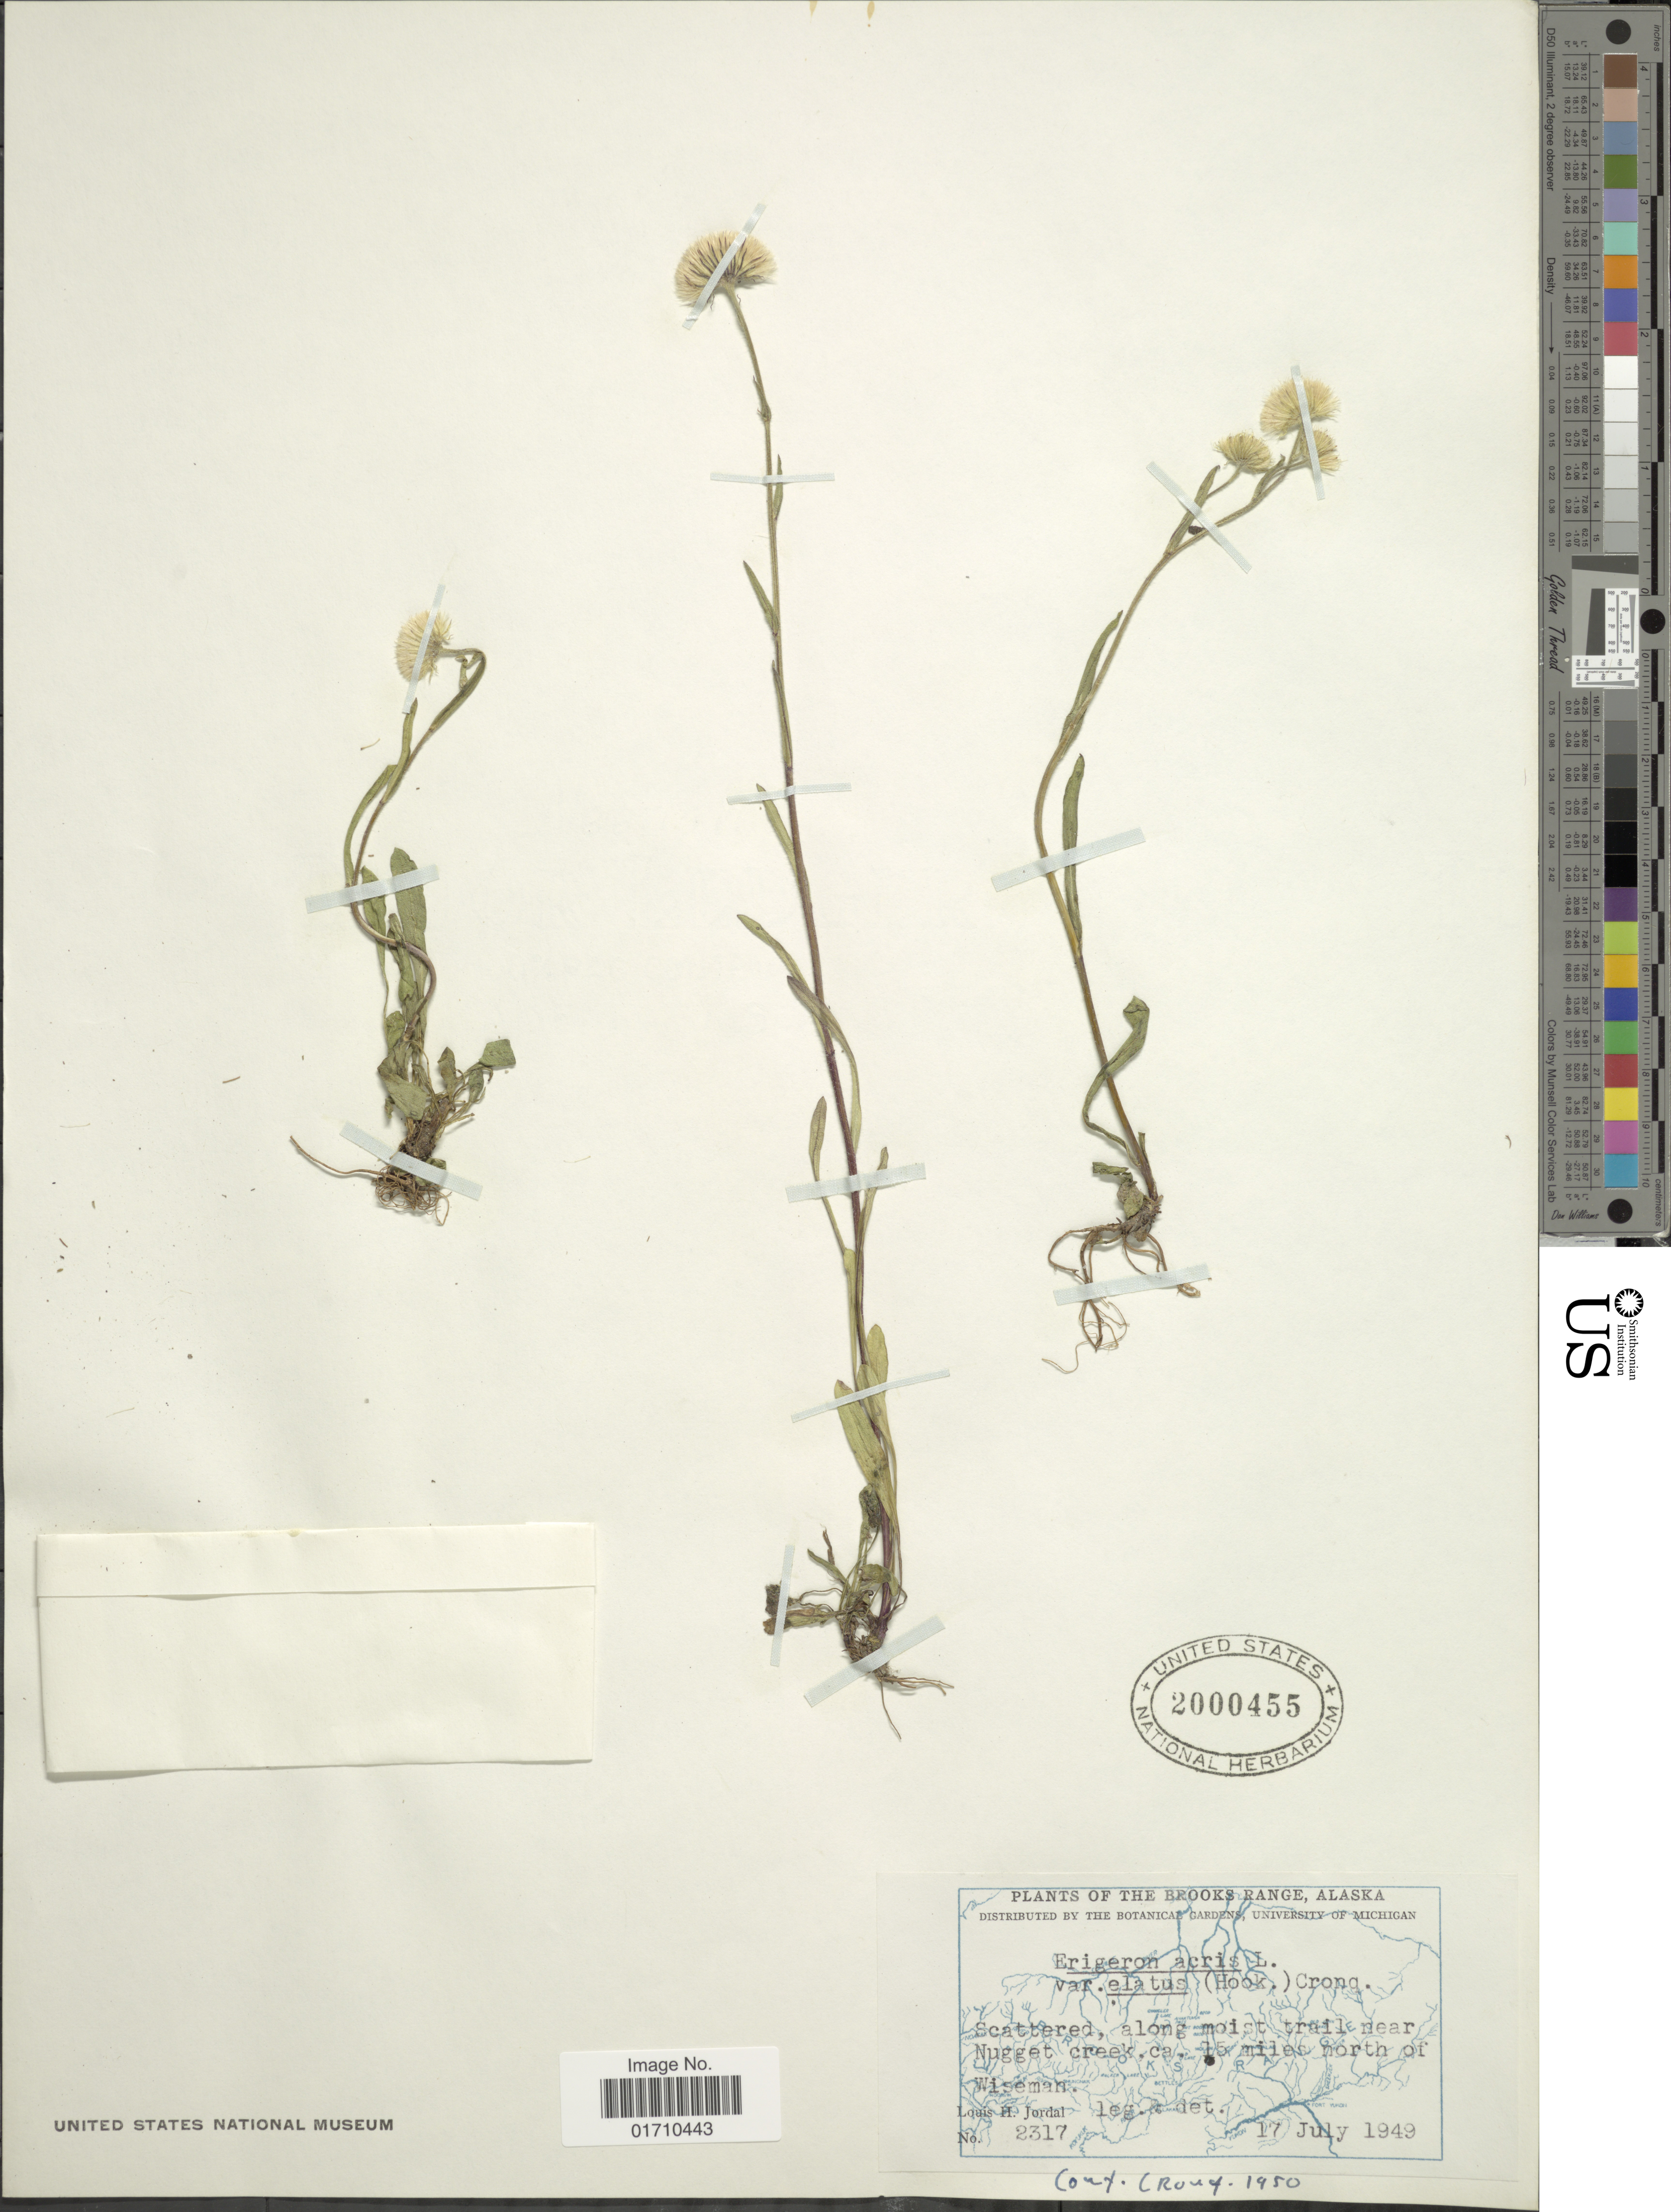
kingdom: Plantae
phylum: Tracheophyta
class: Magnoliopsida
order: Asterales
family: Asteraceae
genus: Erigeron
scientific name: Erigeron acris var. asteroides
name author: (Andrz.) DC.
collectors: L. Jordal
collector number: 2317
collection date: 1949-07-17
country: United States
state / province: Alaska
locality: The Brooks Range, Scattered, along moist trail near Nugget creek ca. 15 miles north of Wiseman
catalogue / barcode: US 2000455